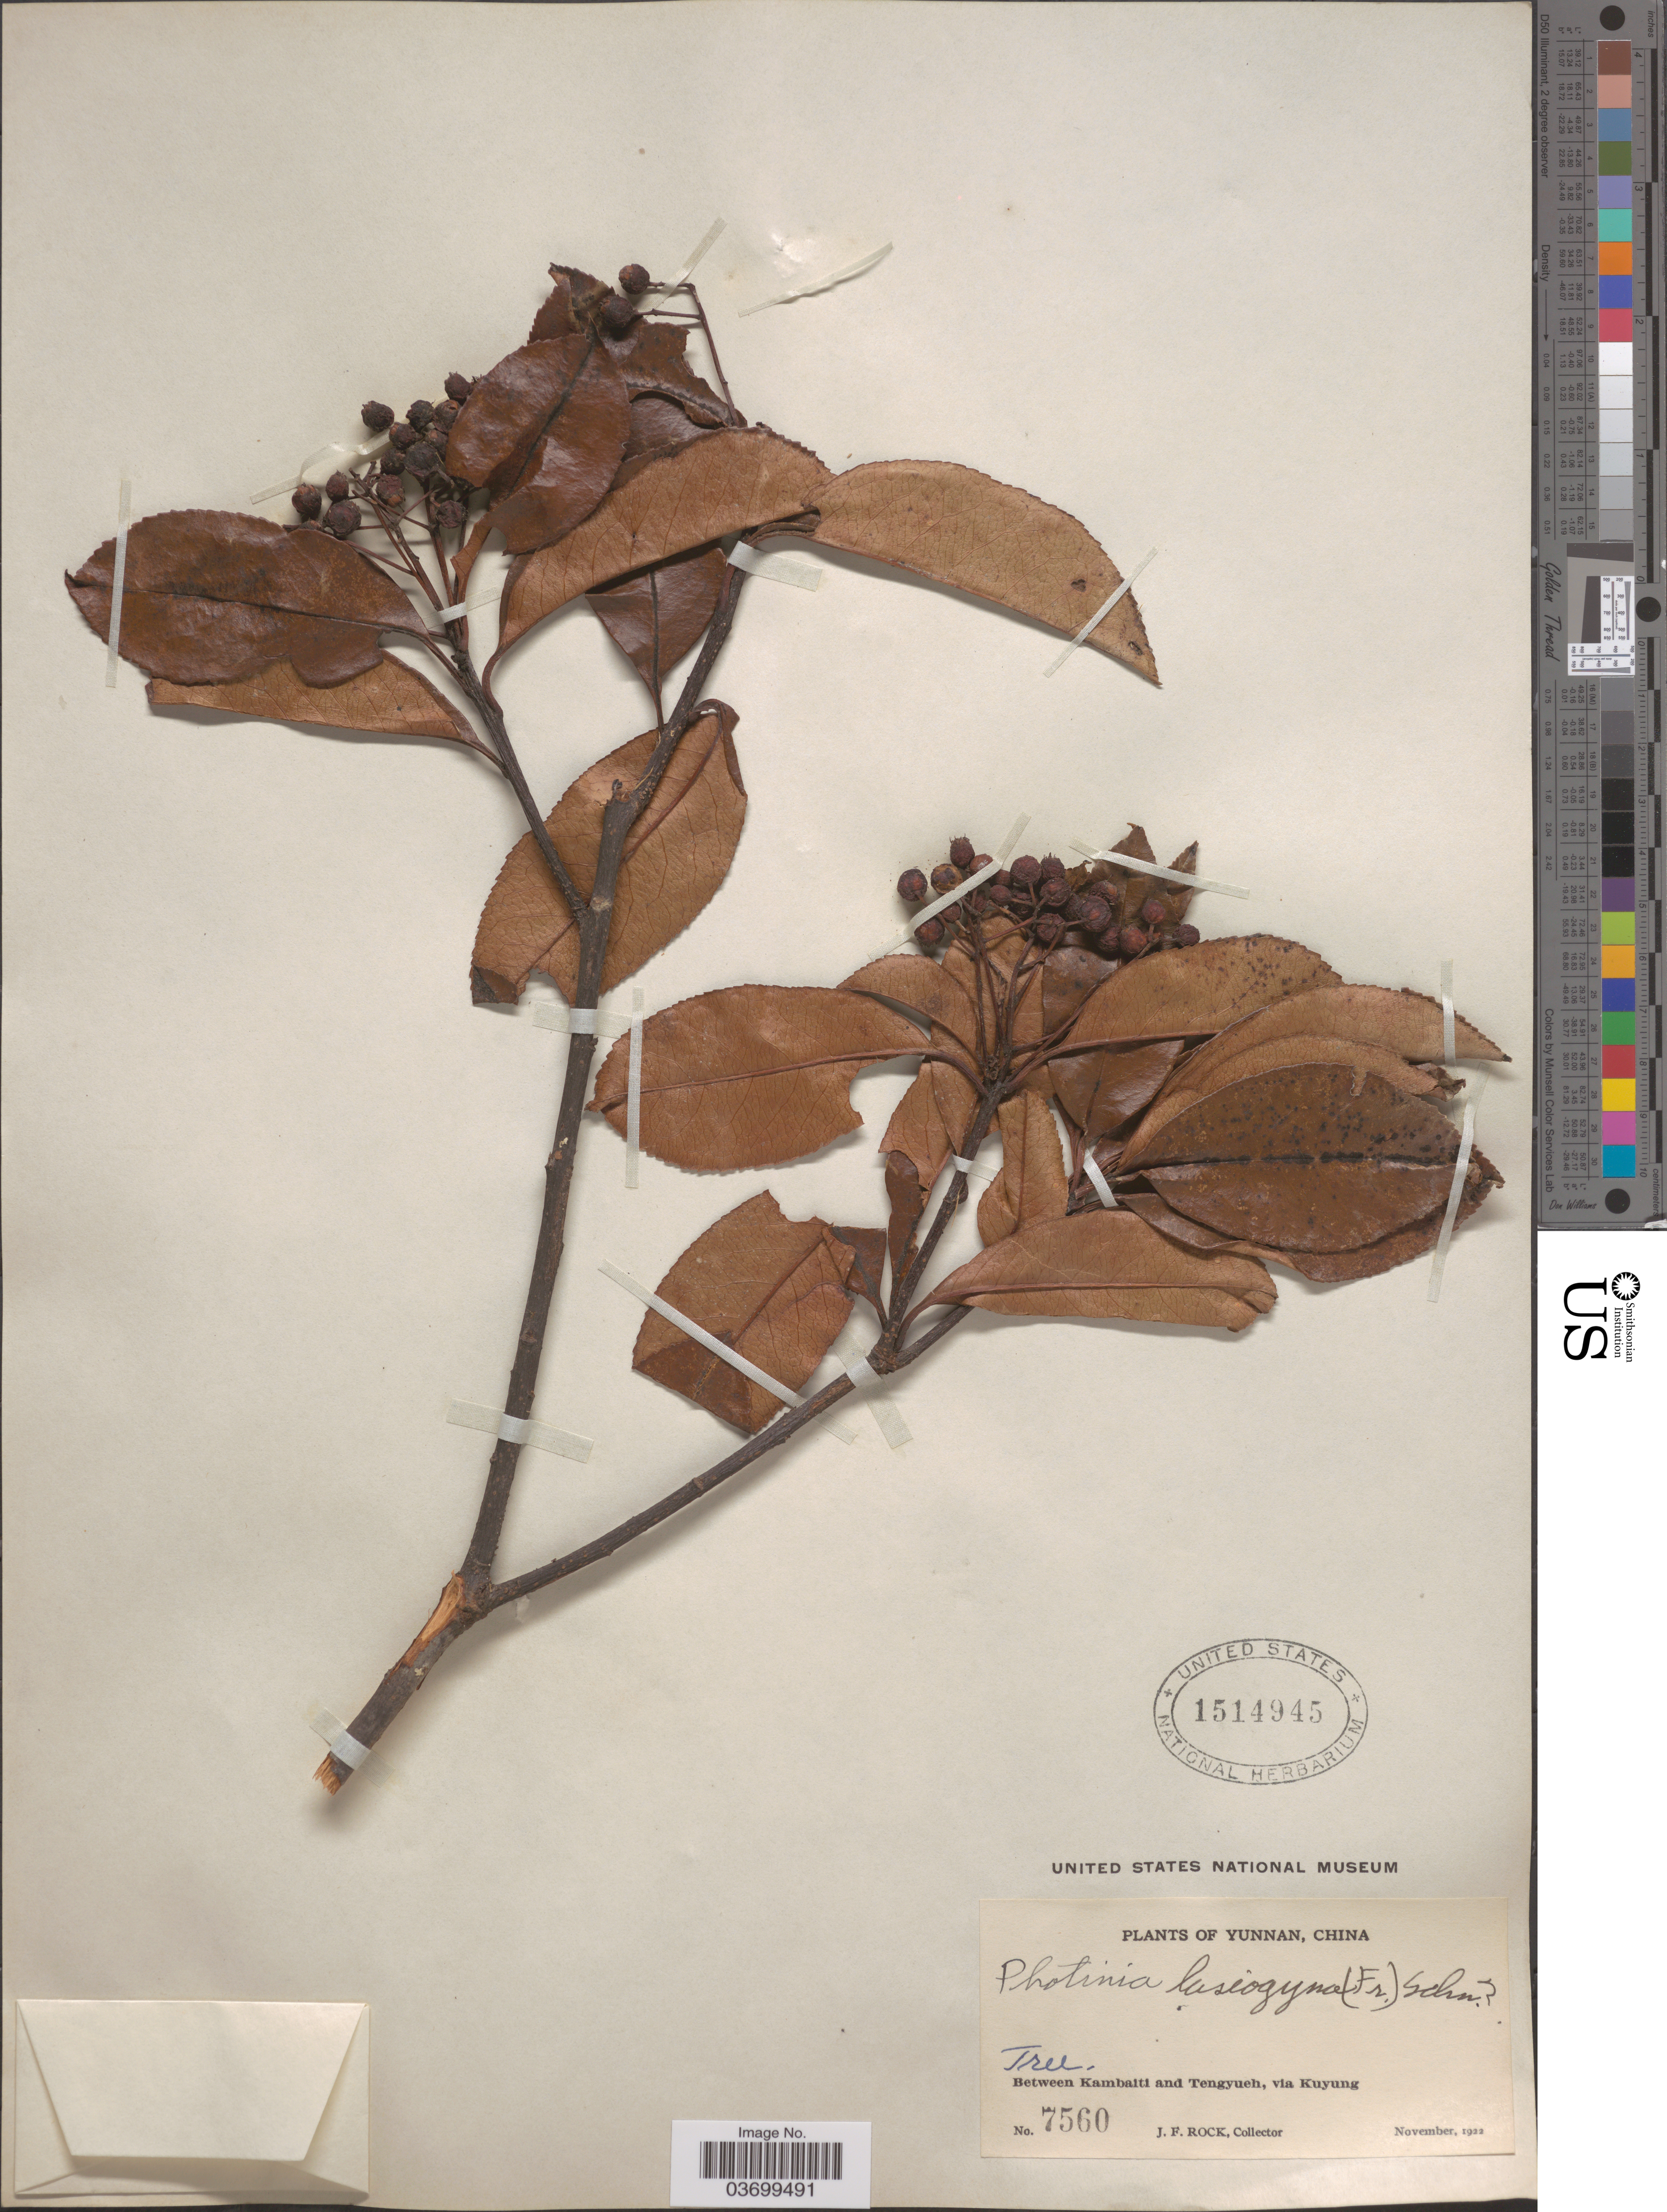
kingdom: Plantae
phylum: Tracheophyta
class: Magnoliopsida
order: Rosales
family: Rosaceae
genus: Photinia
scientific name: Photinia lasiogyna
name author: (Franch.) C.K. Schneid.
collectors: J. Rock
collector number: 7560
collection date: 1922-11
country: China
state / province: Yunnan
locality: Between Kambaiti and Tengyueh, via Kuyung.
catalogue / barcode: US 1514945